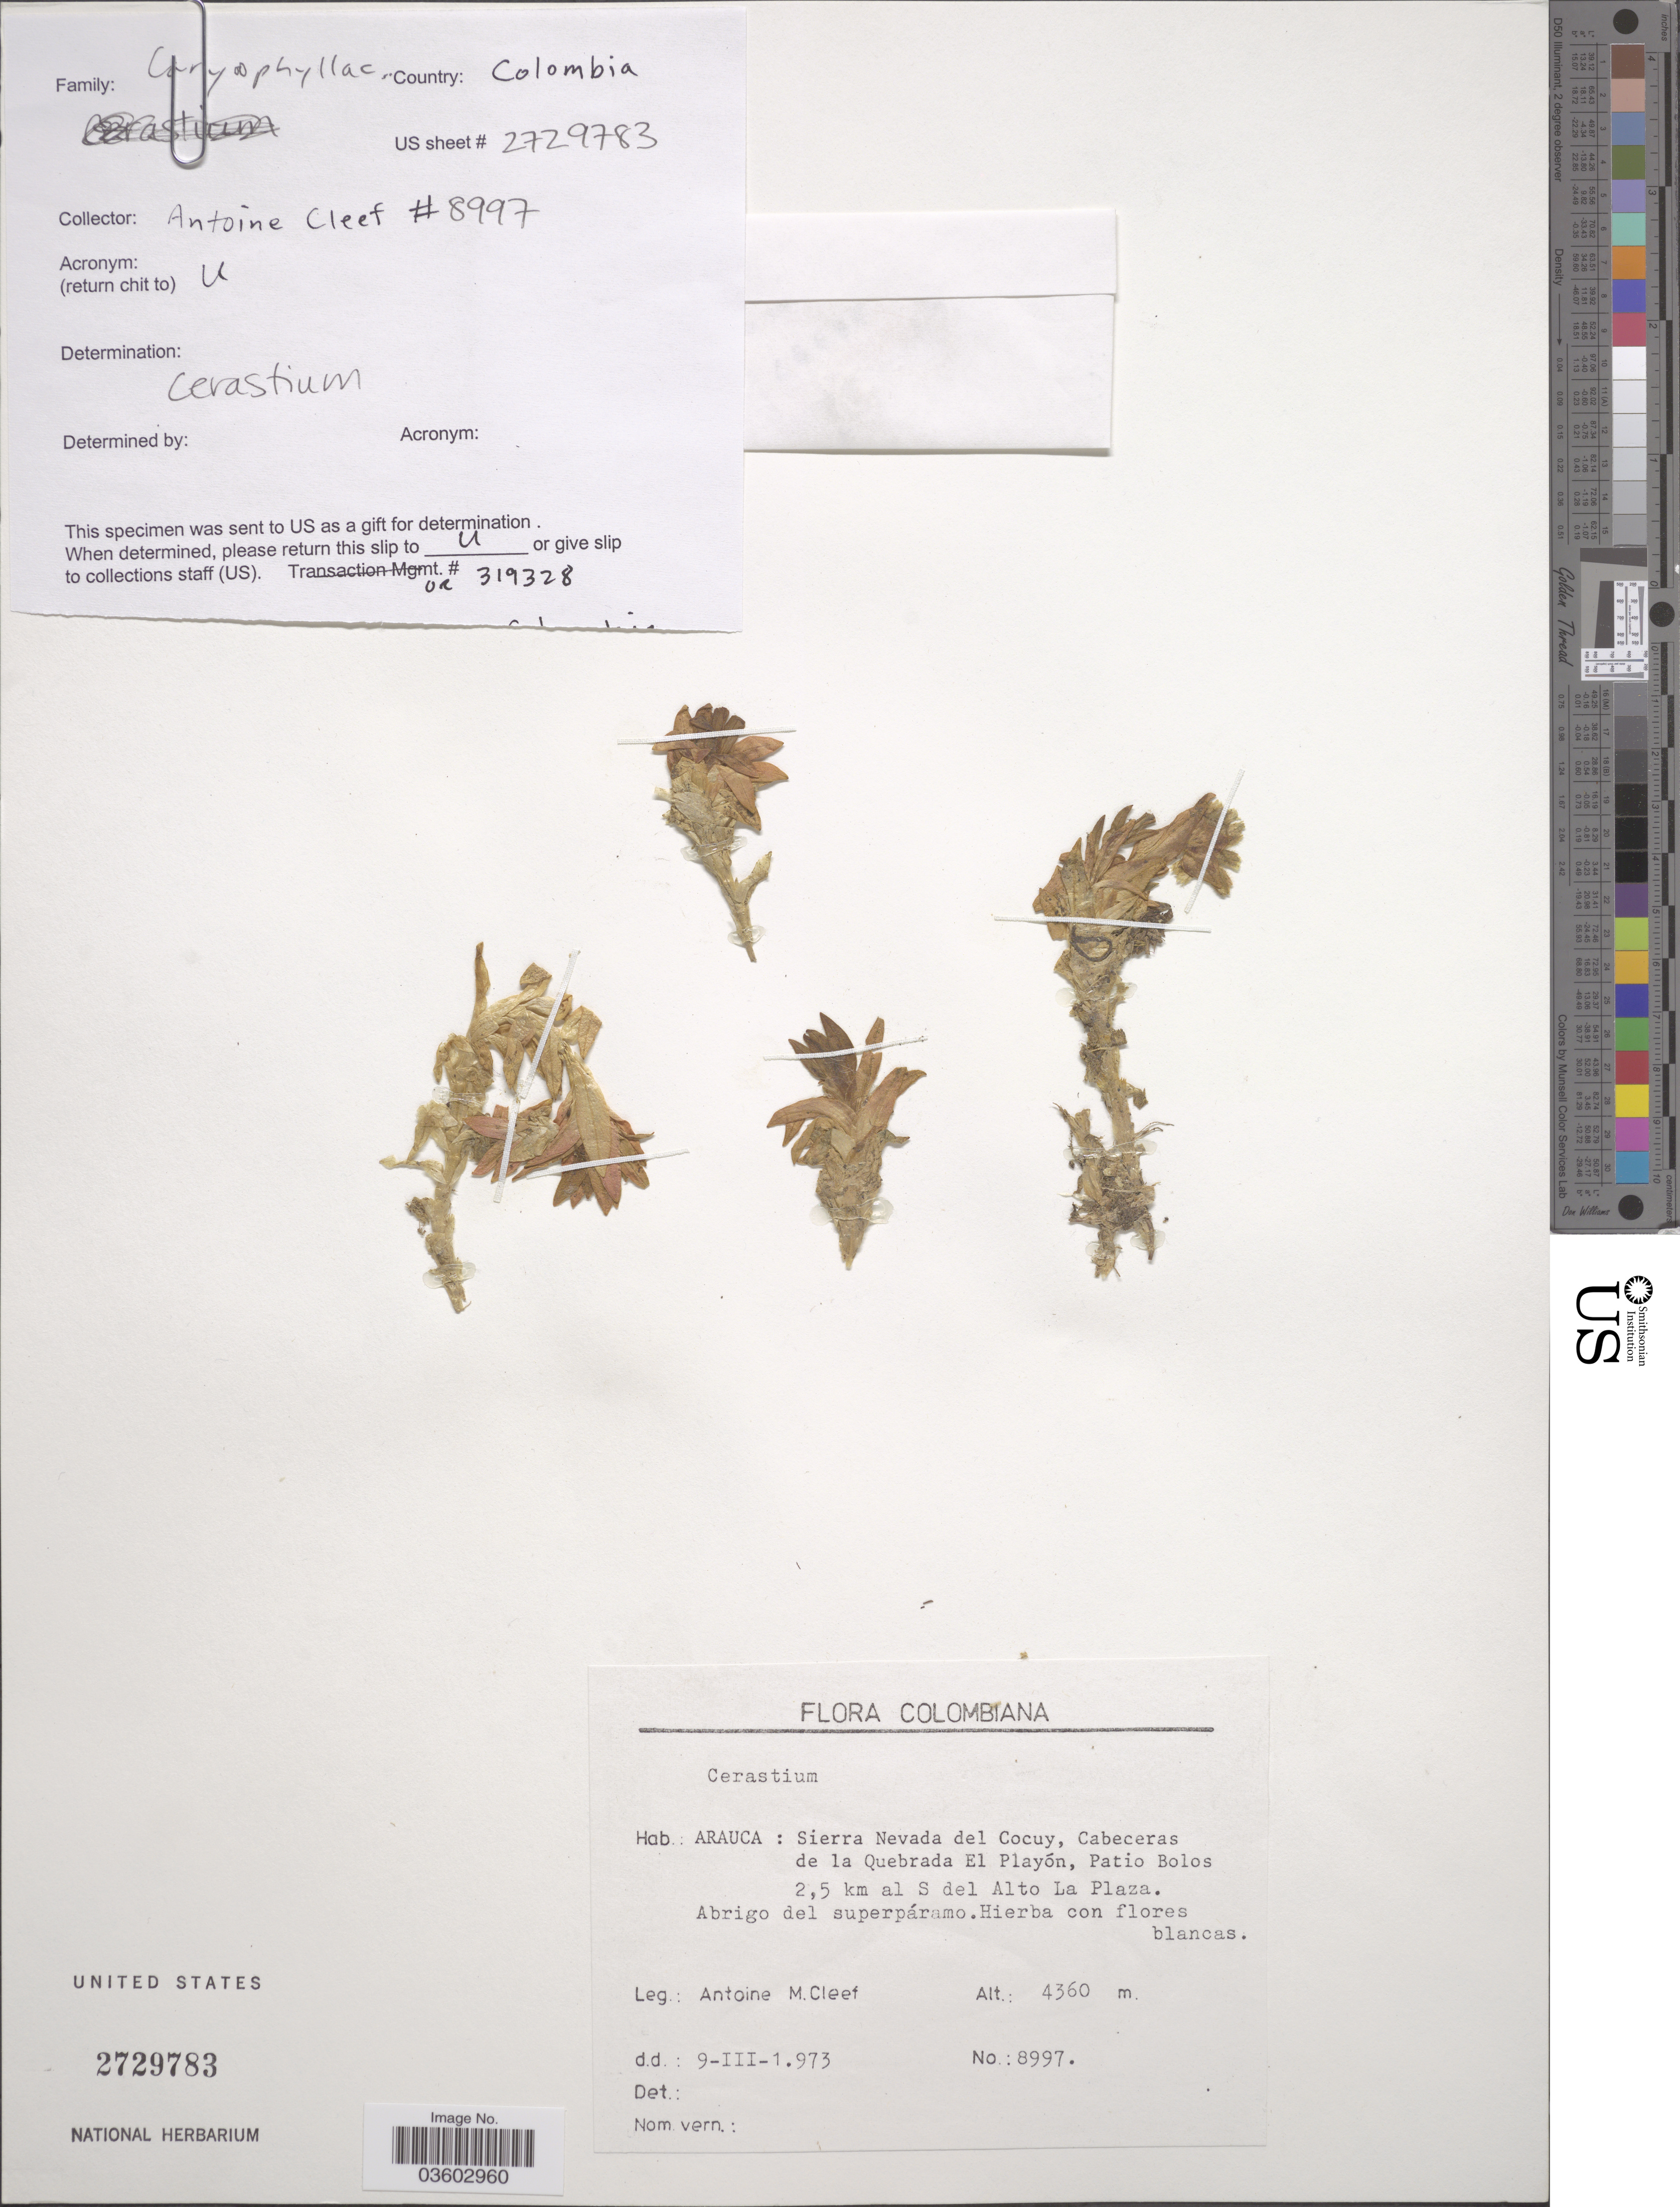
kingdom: Plantae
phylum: Tracheophyta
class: Magnoliopsida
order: Caryophyllales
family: Caryophyllaceae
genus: Cerastium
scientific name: Cerastium sp.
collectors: A. M. Cleef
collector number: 8997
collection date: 1973-03-09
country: Colombia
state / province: Arauca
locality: Sierra Nevada del Cocuy, Cabeceras de la Quebrada El Playón, Patio Bolos 2,5 km al S del Alto La Plaza.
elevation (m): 4360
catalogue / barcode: US 2729783